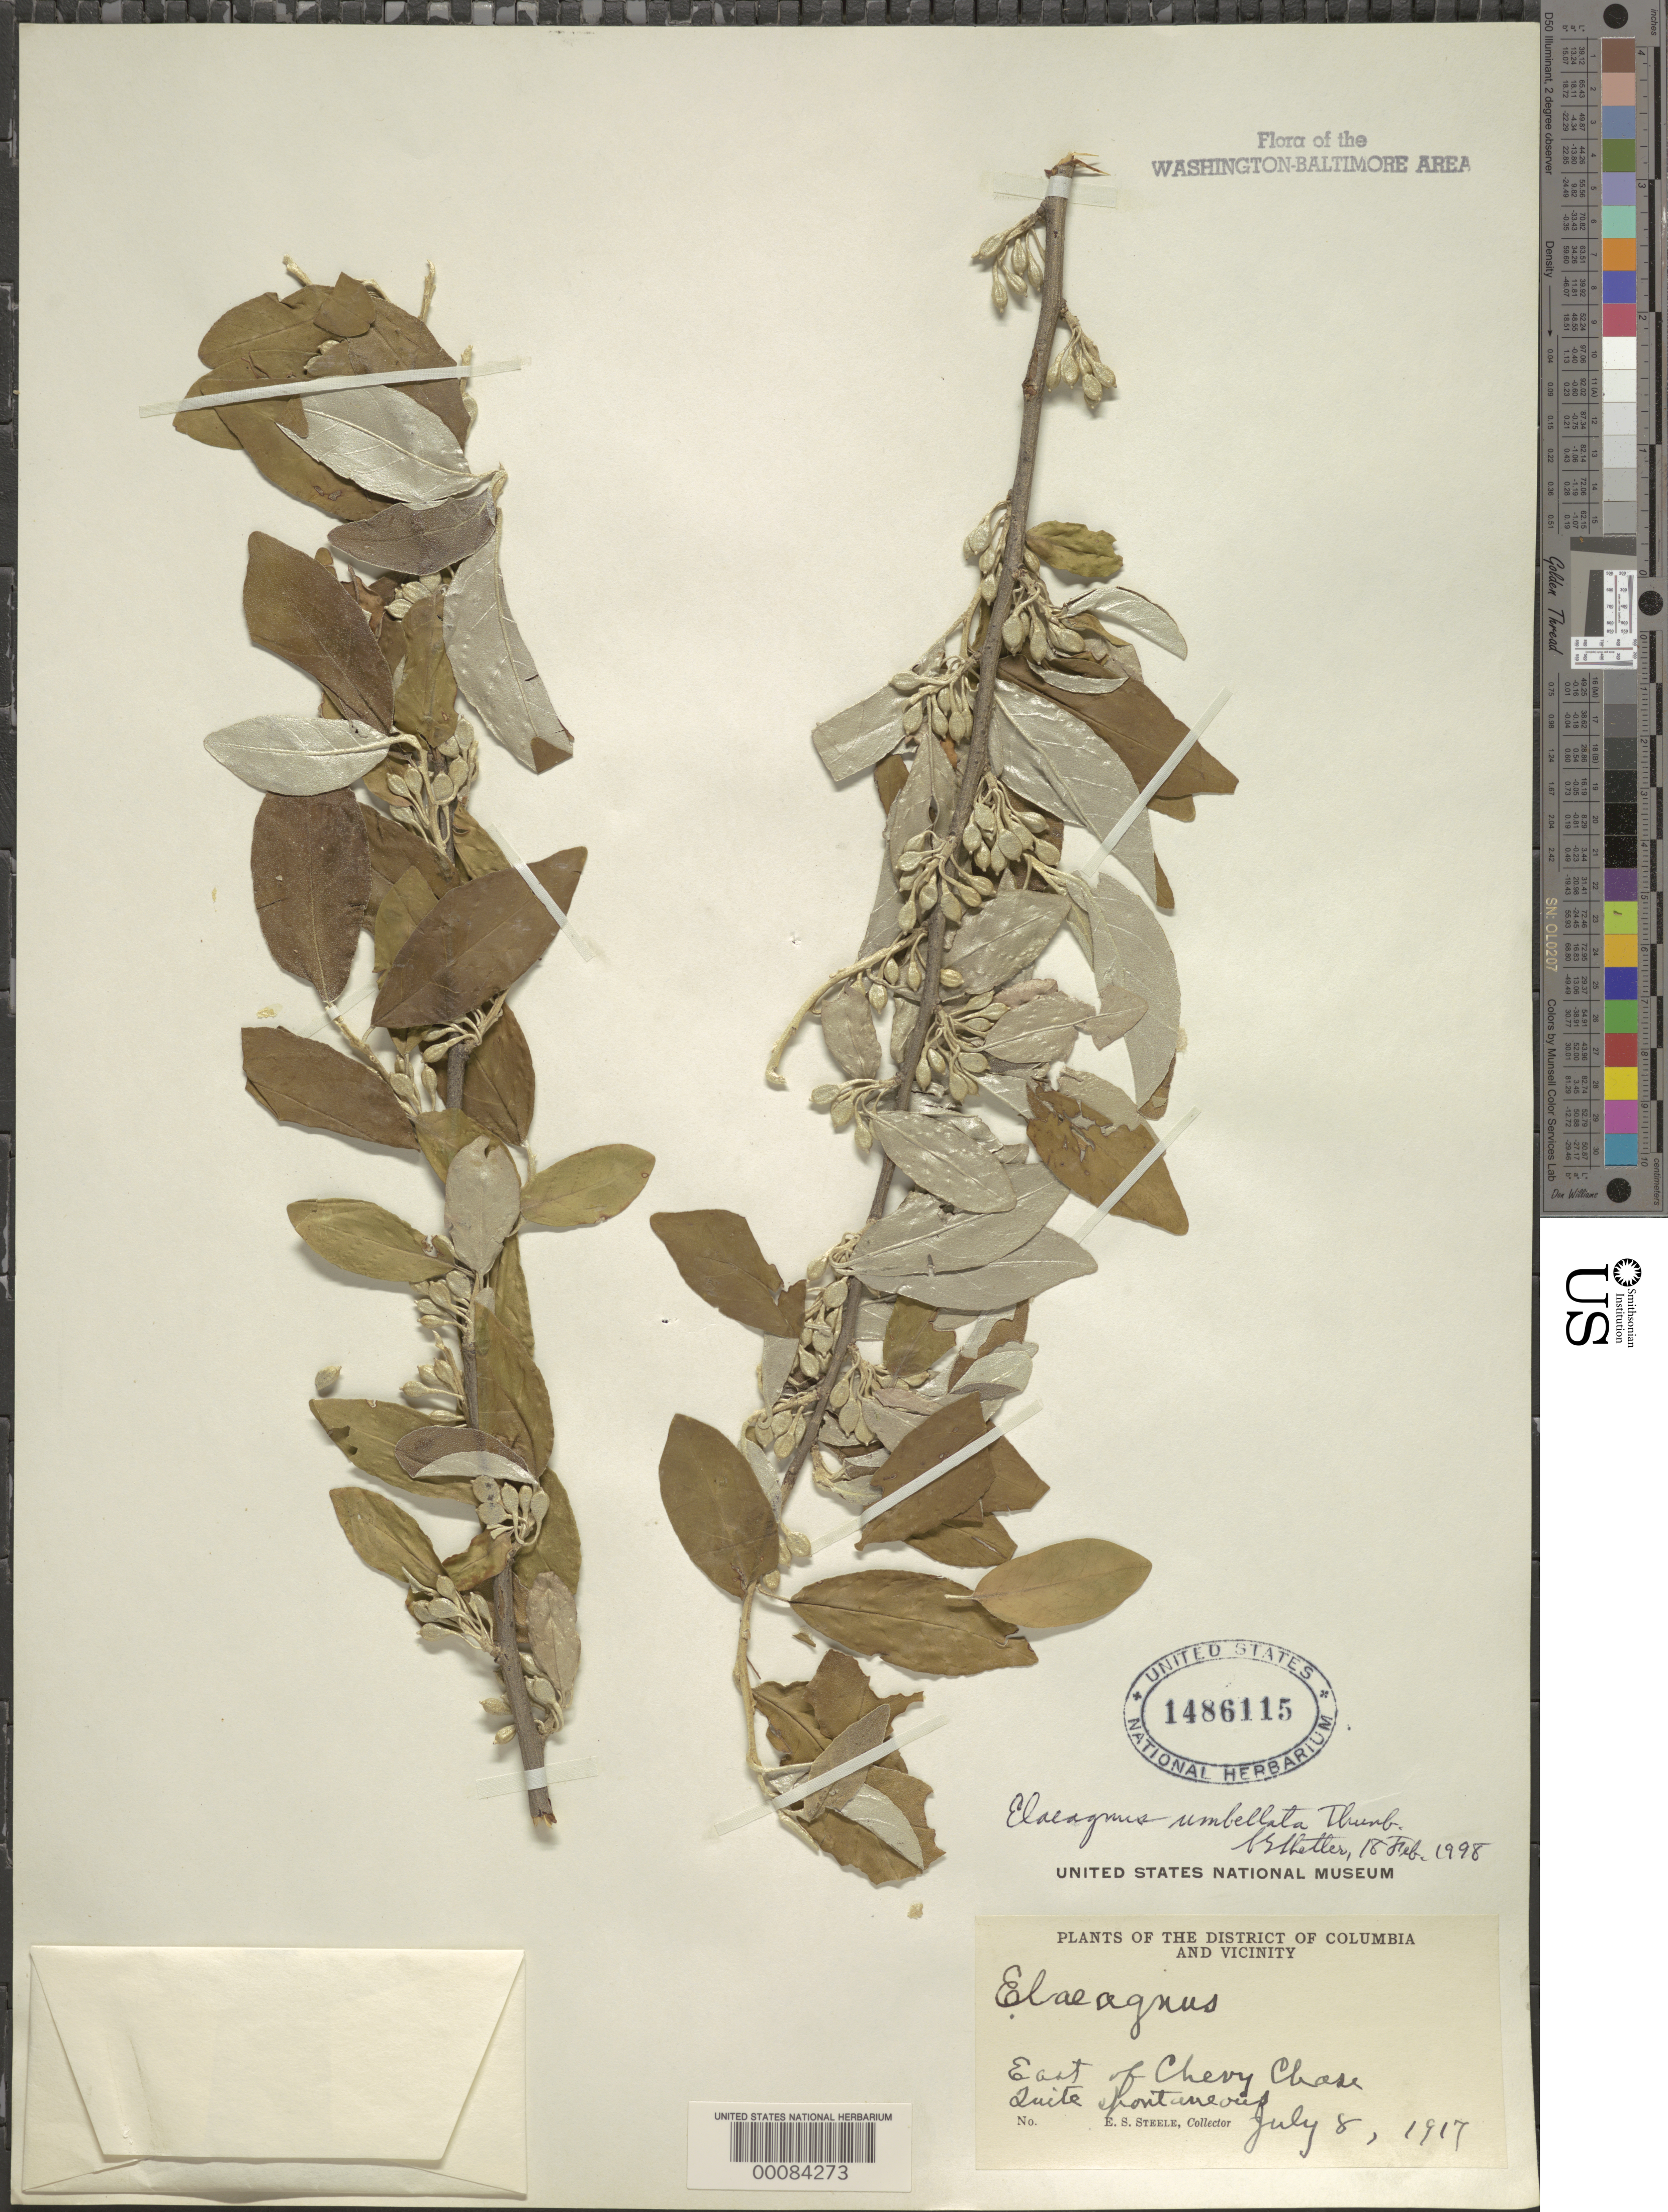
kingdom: Plantae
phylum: Tracheophyta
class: Magnoliopsida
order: Rosales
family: Elaeagnaceae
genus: Elaeagnus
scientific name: Elaeagnus umbellata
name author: Thunb.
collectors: E. Steele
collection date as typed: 08 Jul 1917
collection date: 1917-07-08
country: United States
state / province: Maryland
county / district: Montgomery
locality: East side of Chevy Chase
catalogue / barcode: US 1486115